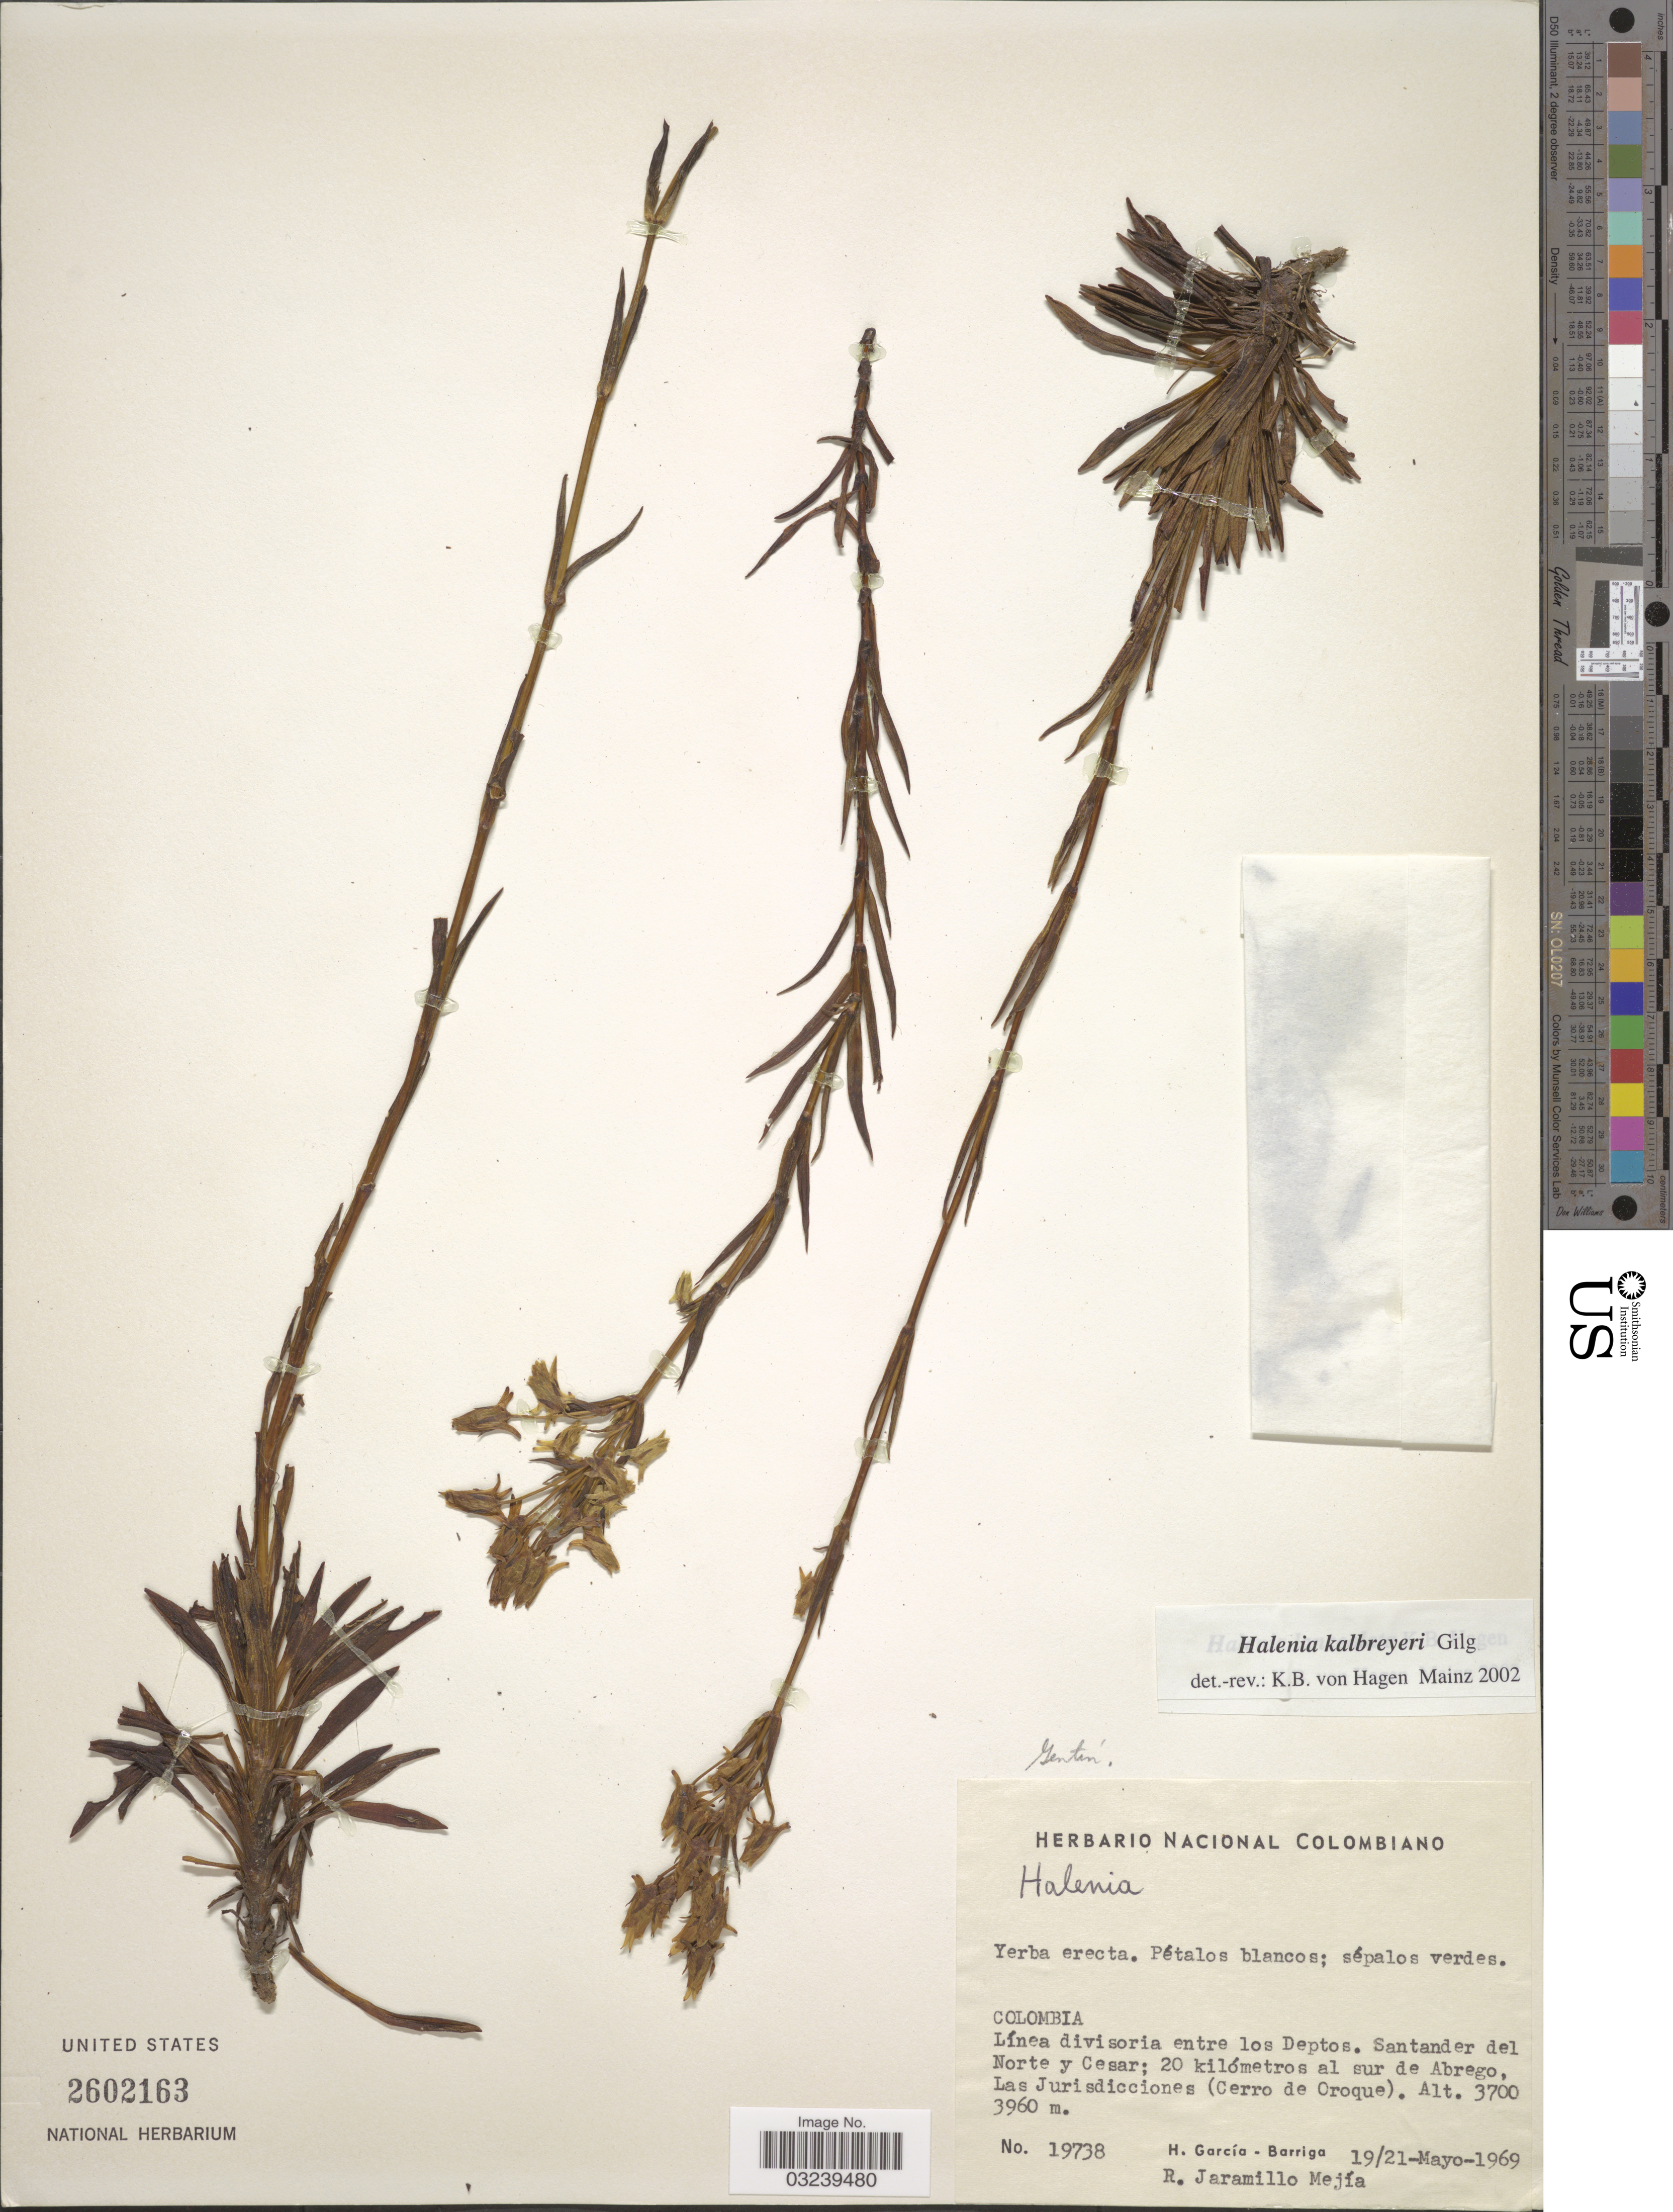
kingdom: Plantae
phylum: Tracheophyta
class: Magnoliopsida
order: Gentianales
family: Gentianaceae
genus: Halenia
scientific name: Halenia kalbreyeri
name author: Gilg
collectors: H. García Barriga & R. Jaramillo M.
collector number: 19738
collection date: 1969-05-19/1969-05-21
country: Colombia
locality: Línea divisoria entre los Deptos. Santander del Norte y Cesar; 20 kilómetros al sur de Abrego, Las Jurisdicciones (Cerro de Oroque).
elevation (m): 3700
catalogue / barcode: US 2602163